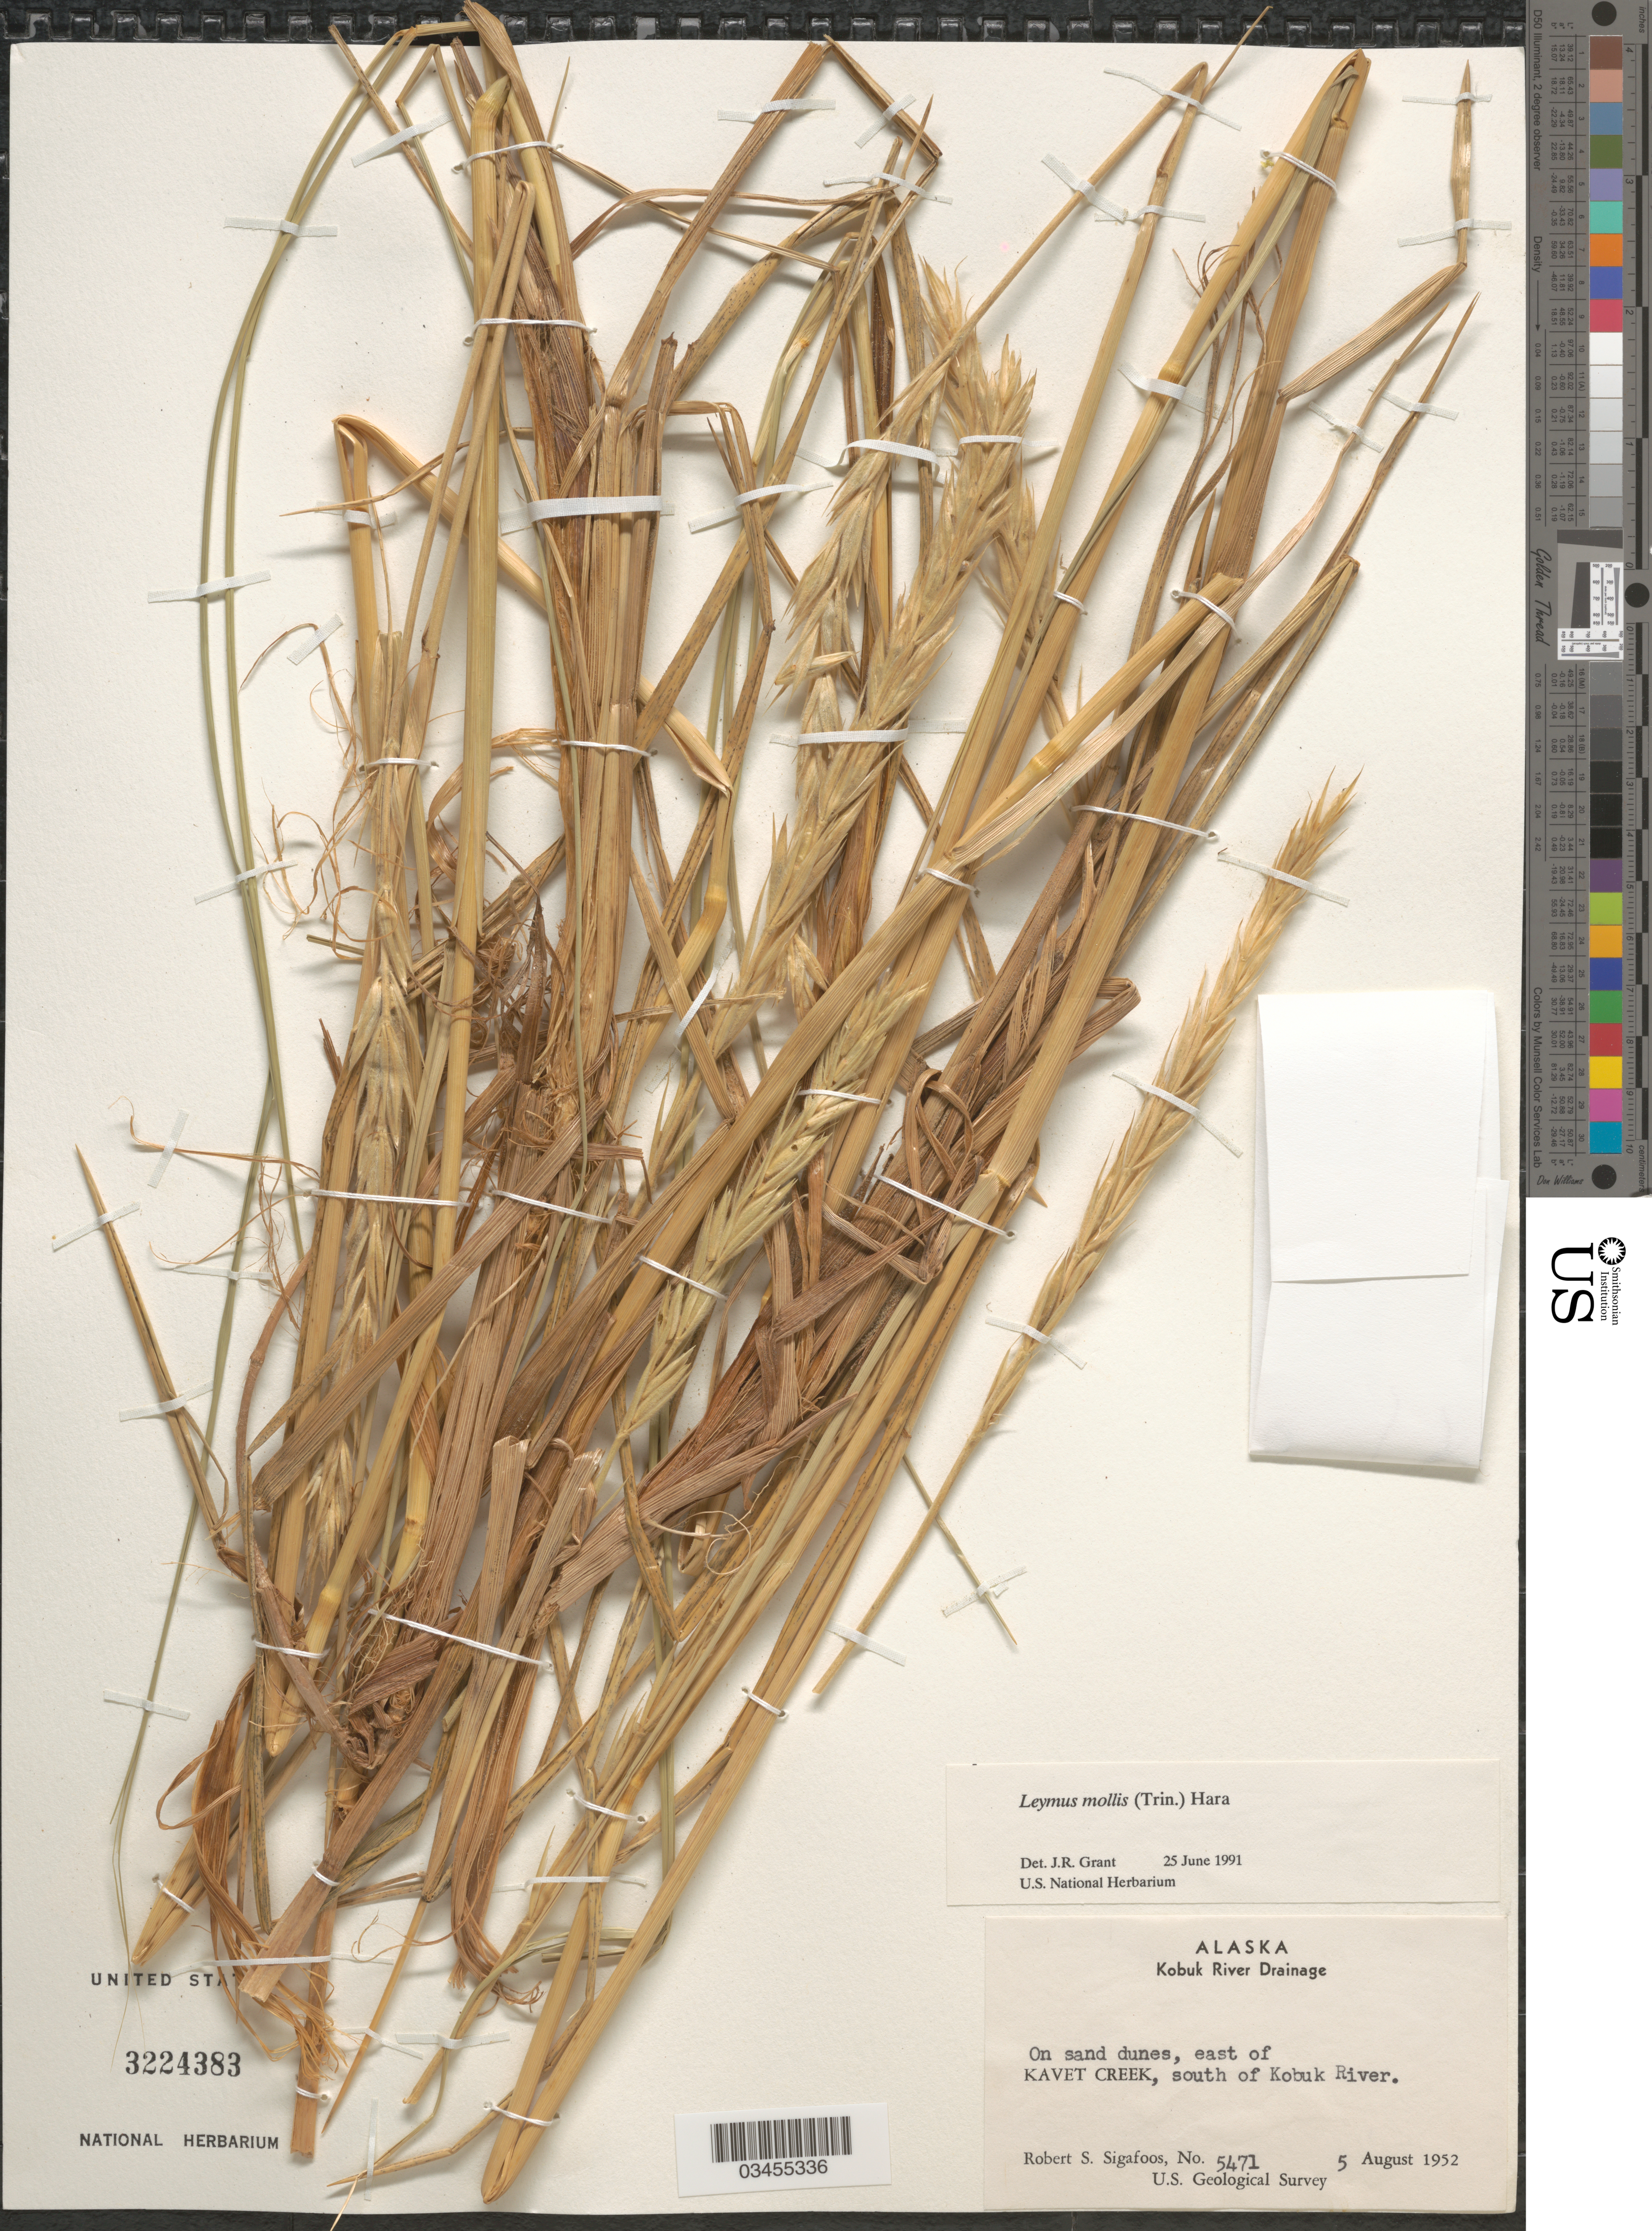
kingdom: Plantae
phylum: Tracheophyta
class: Liliopsida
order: Poales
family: Poaceae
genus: Leymus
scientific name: Leymus mollis subsp. mollis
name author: (Trin.) Pilg.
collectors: R. Sigafoos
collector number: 5471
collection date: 1952-08-05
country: United States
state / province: Alaska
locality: Kobuk River Drainage. On sand dunes, east of Kavet Creek, south of Kobuk River. U.S. Geological Survey.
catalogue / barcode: US 3224383